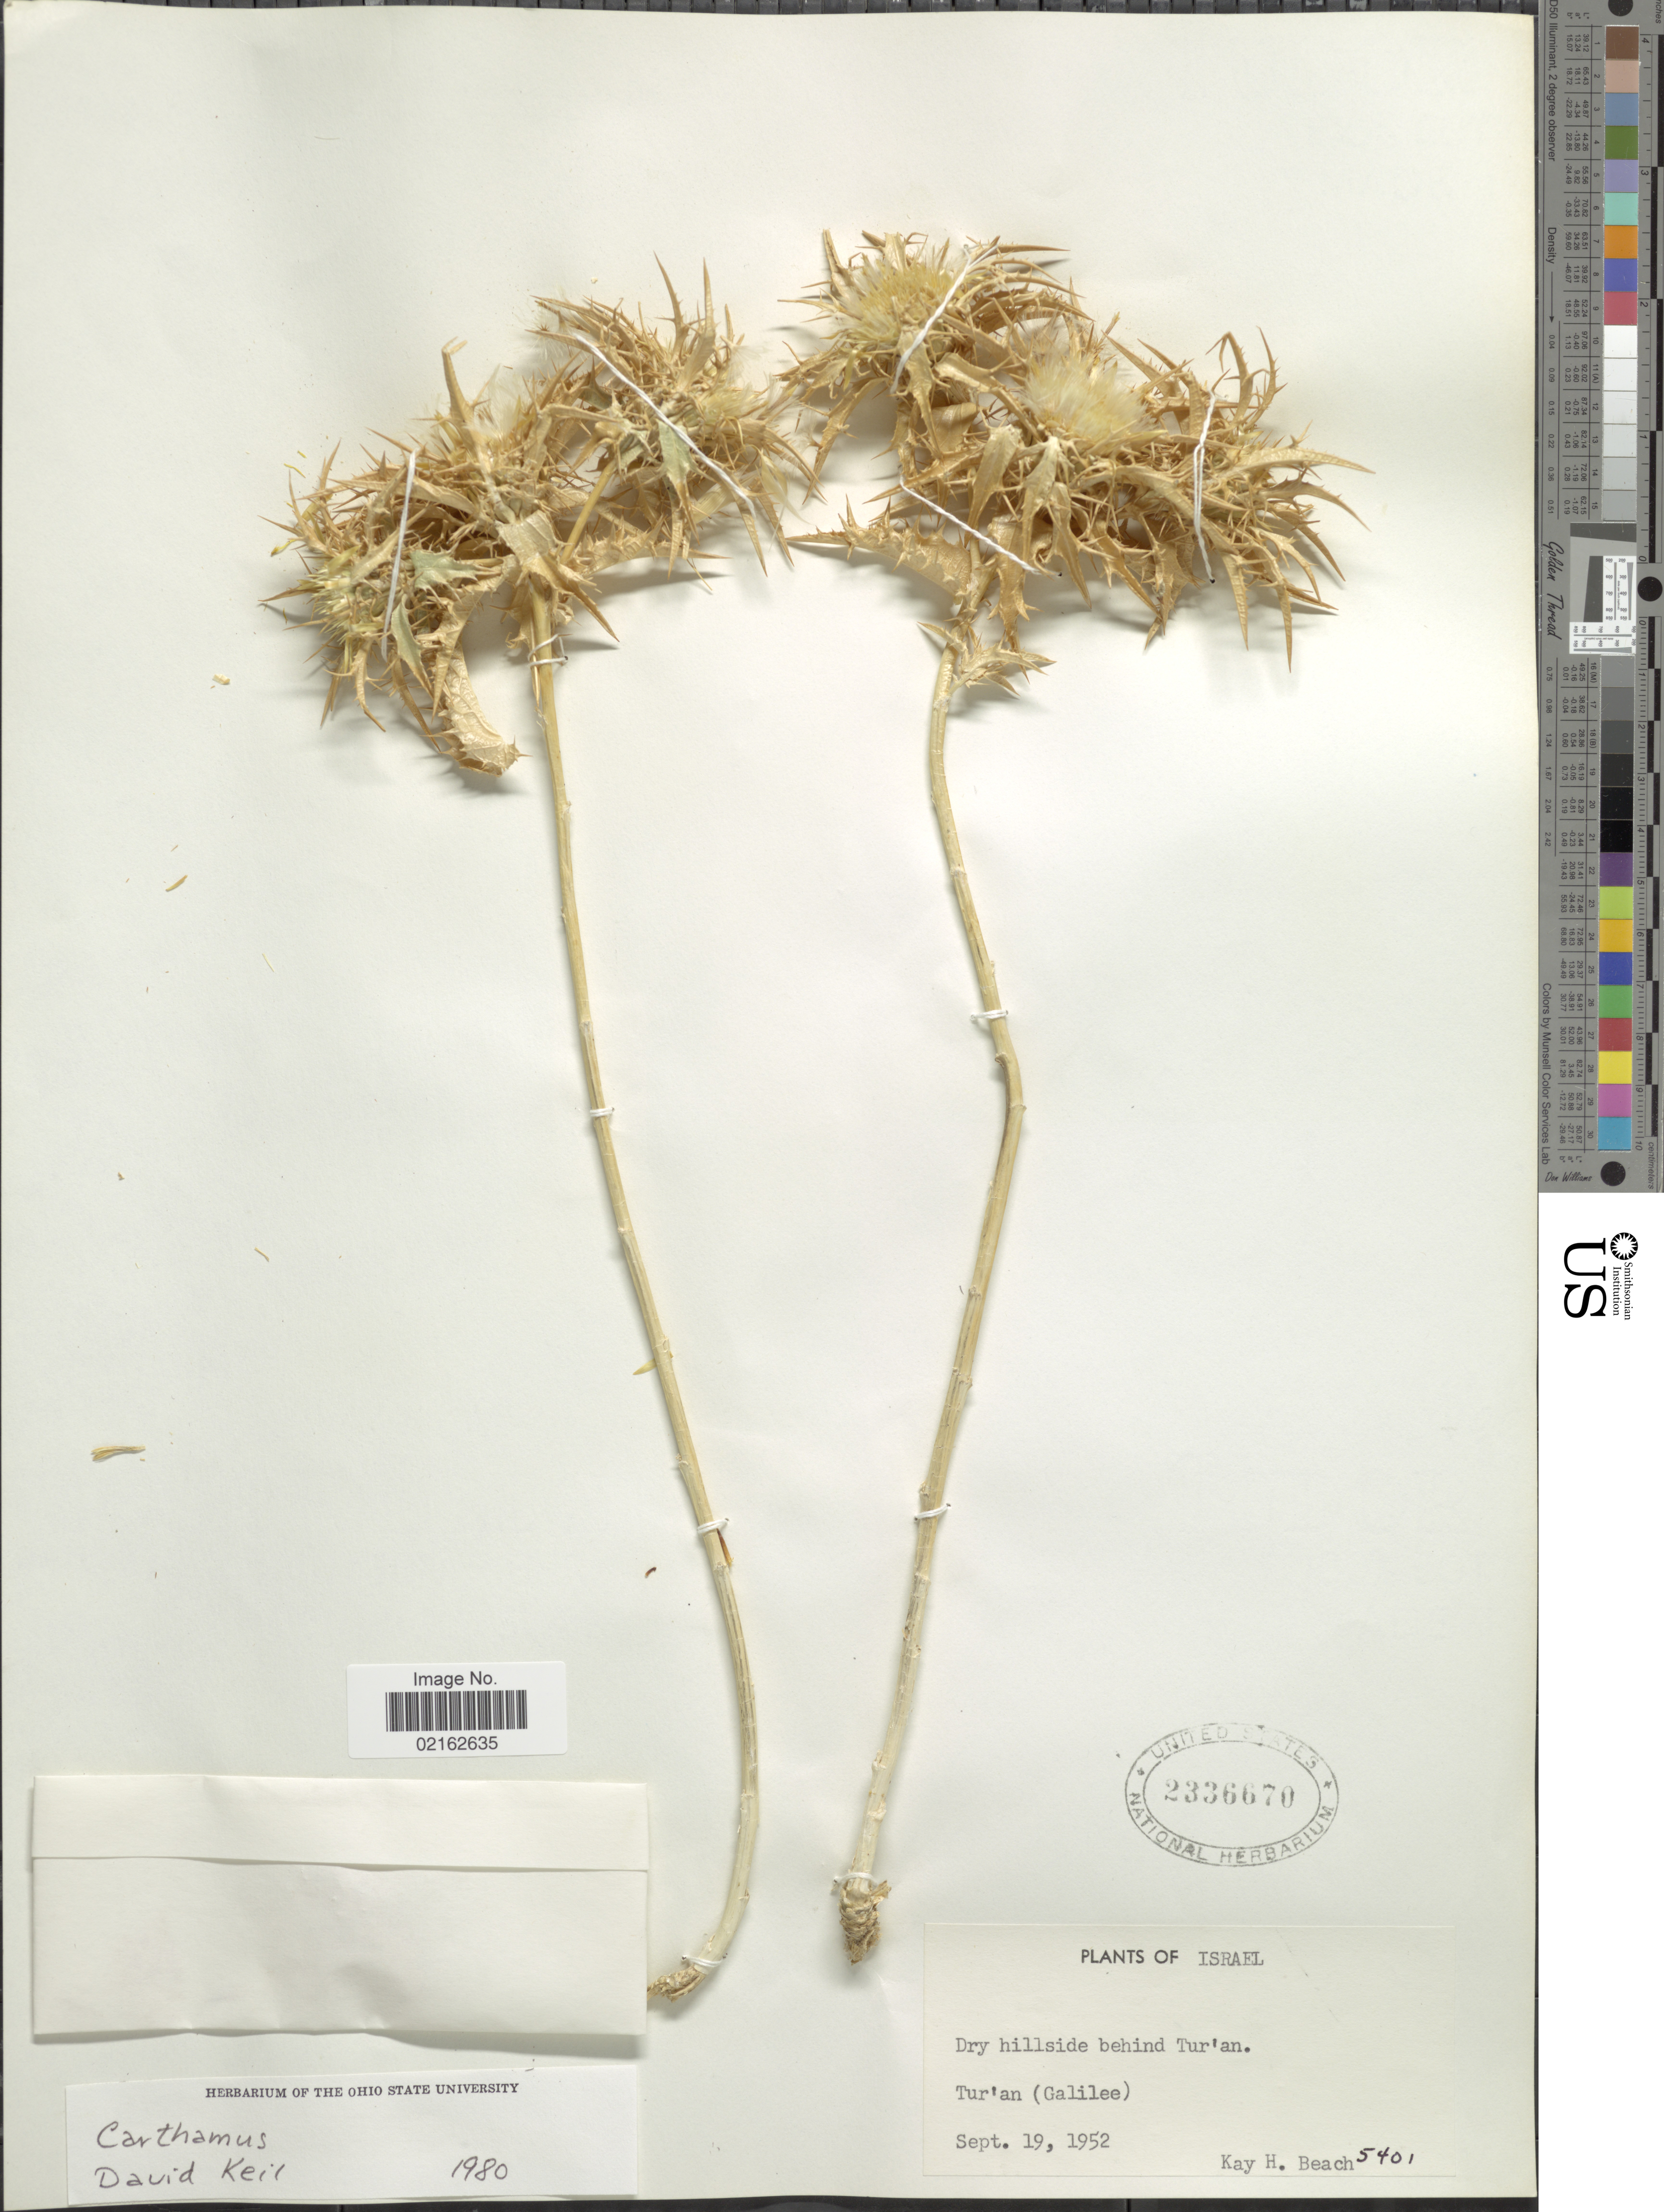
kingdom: Plantae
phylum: Tracheophyta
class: Magnoliopsida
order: Asterales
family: Asteraceae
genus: Carthamus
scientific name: Carthamus sp.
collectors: K. H. Beach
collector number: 5401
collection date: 1952-09-19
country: Israel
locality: Behind Tur'an, Tur'an (Galilee)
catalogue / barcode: US 2336670